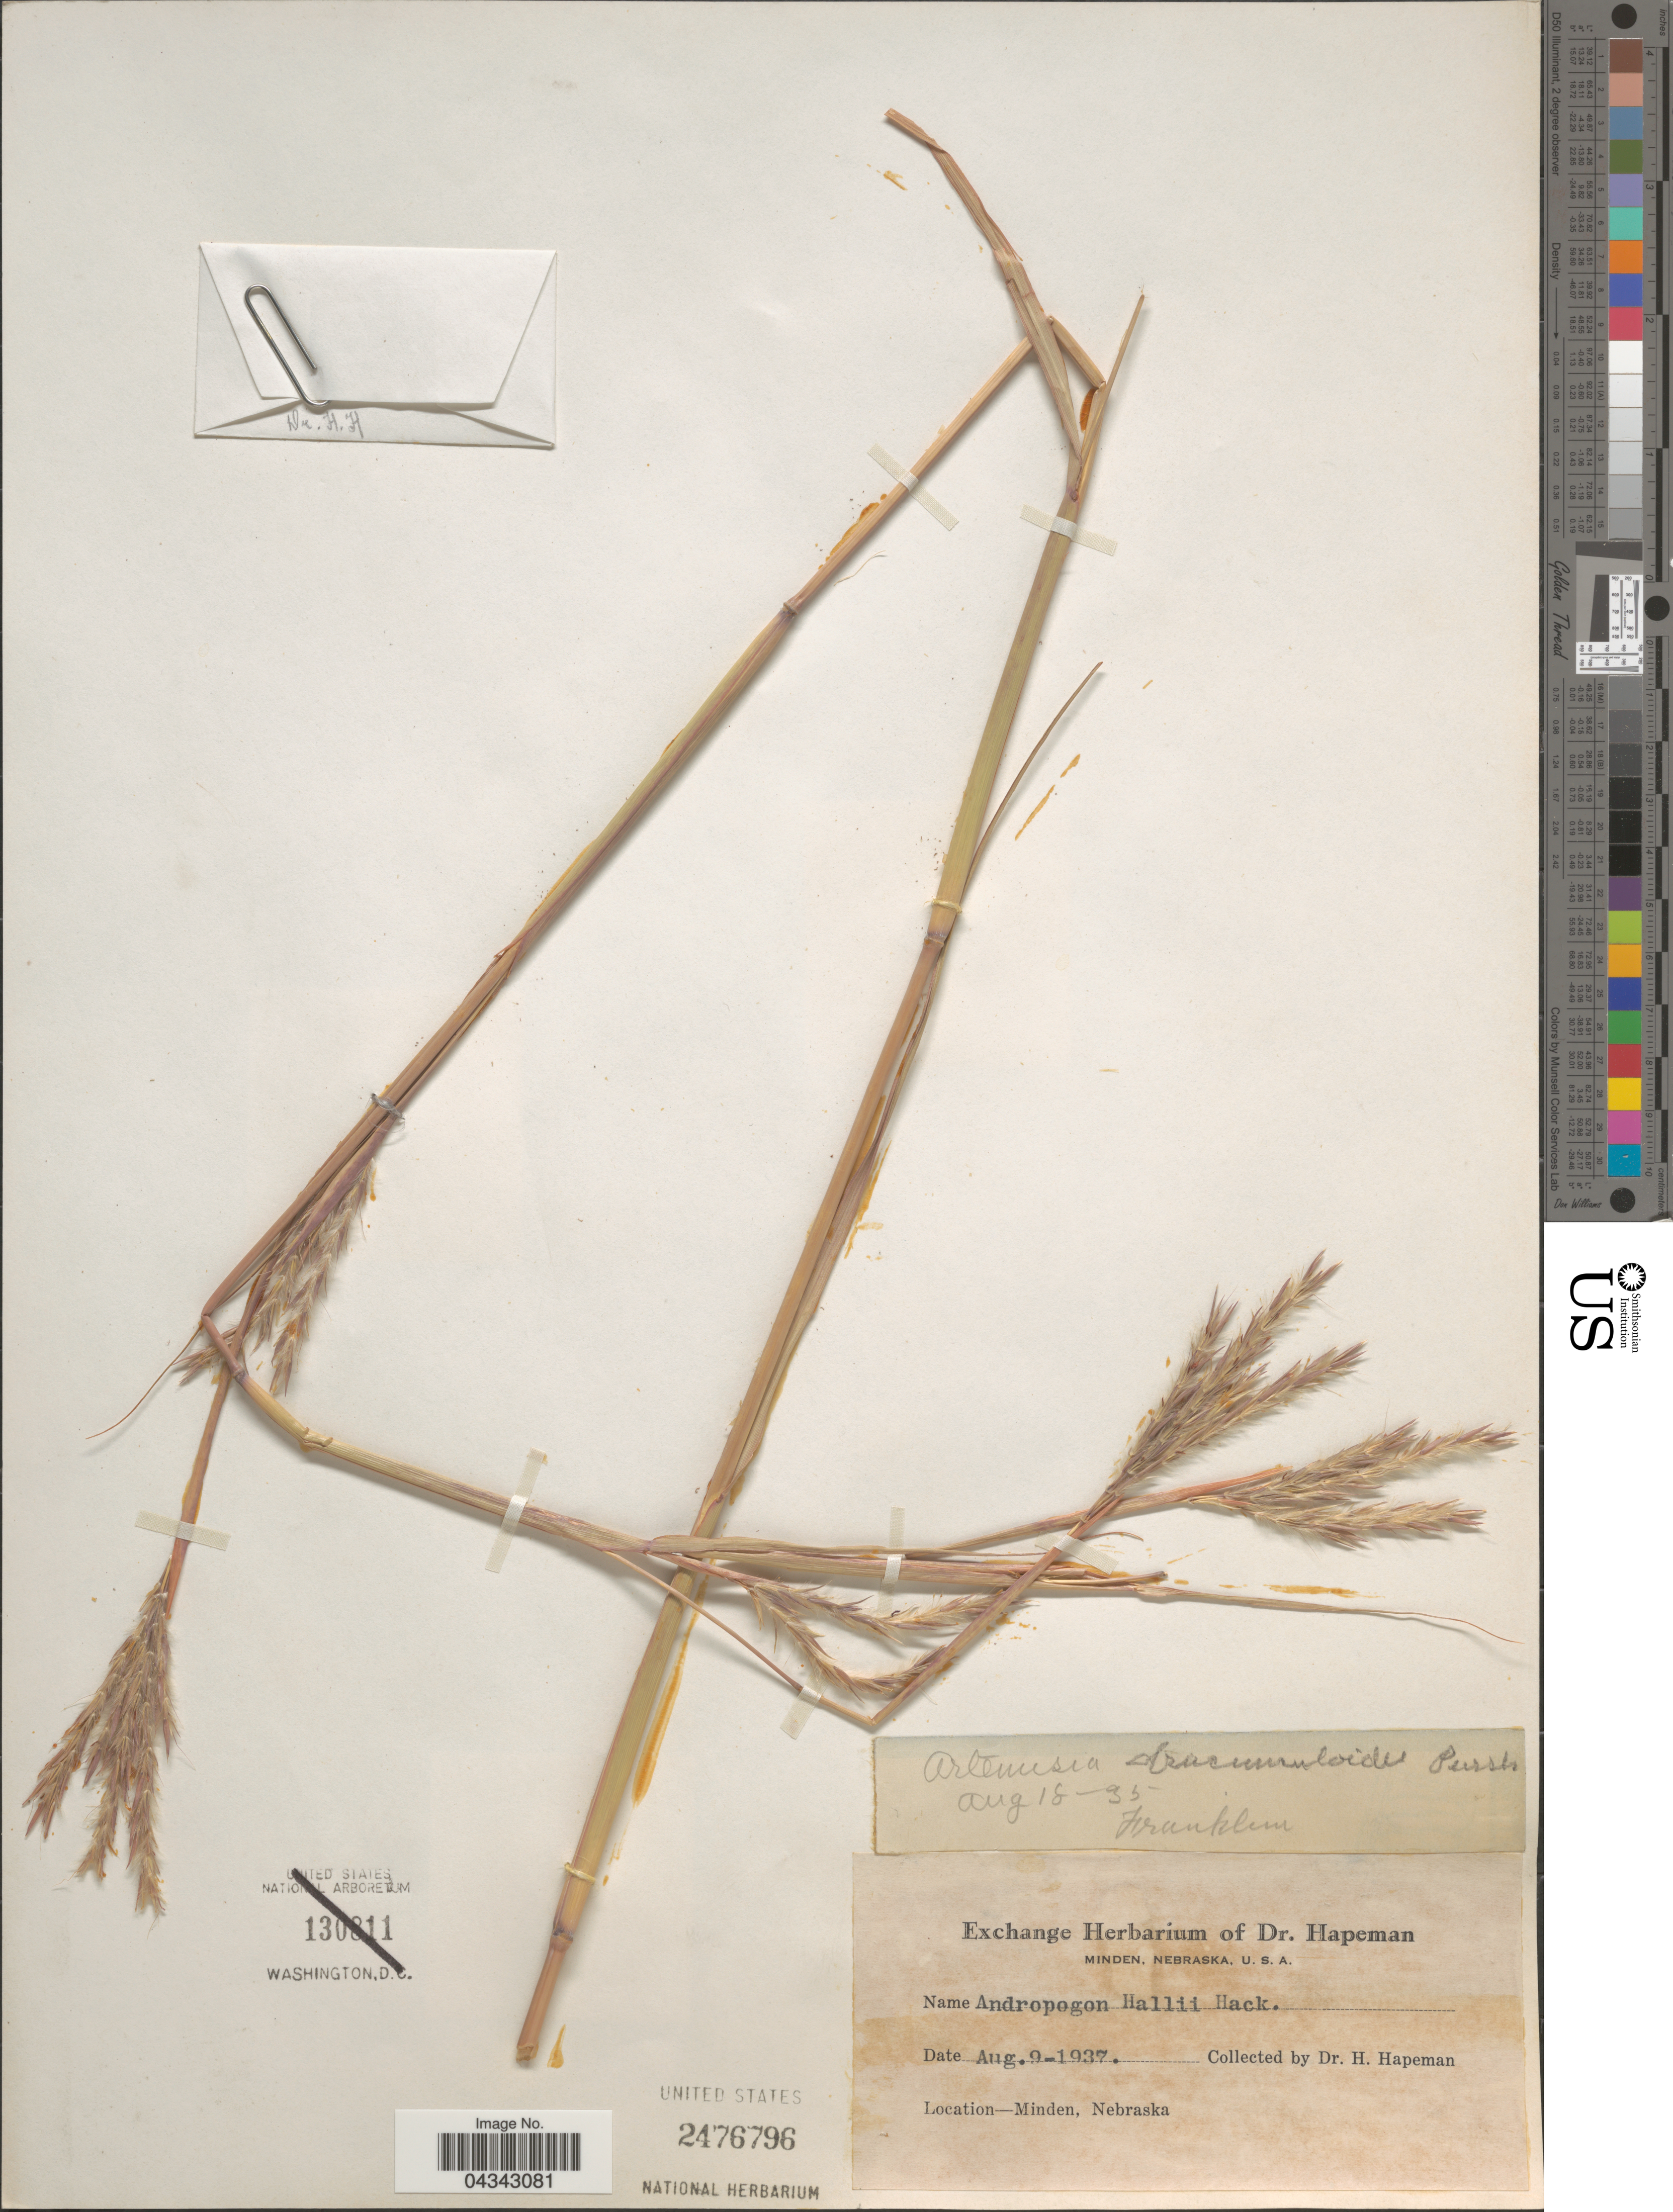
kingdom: Plantae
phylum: Tracheophyta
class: Liliopsida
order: Poales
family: Poaceae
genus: Andropogon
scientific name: Andropogon gerardii subsp. hallii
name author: (Hack.) Wipff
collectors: H. Hapeman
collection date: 1937-08-09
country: United States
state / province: Nebraska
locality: Minden.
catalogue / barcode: US 2476796